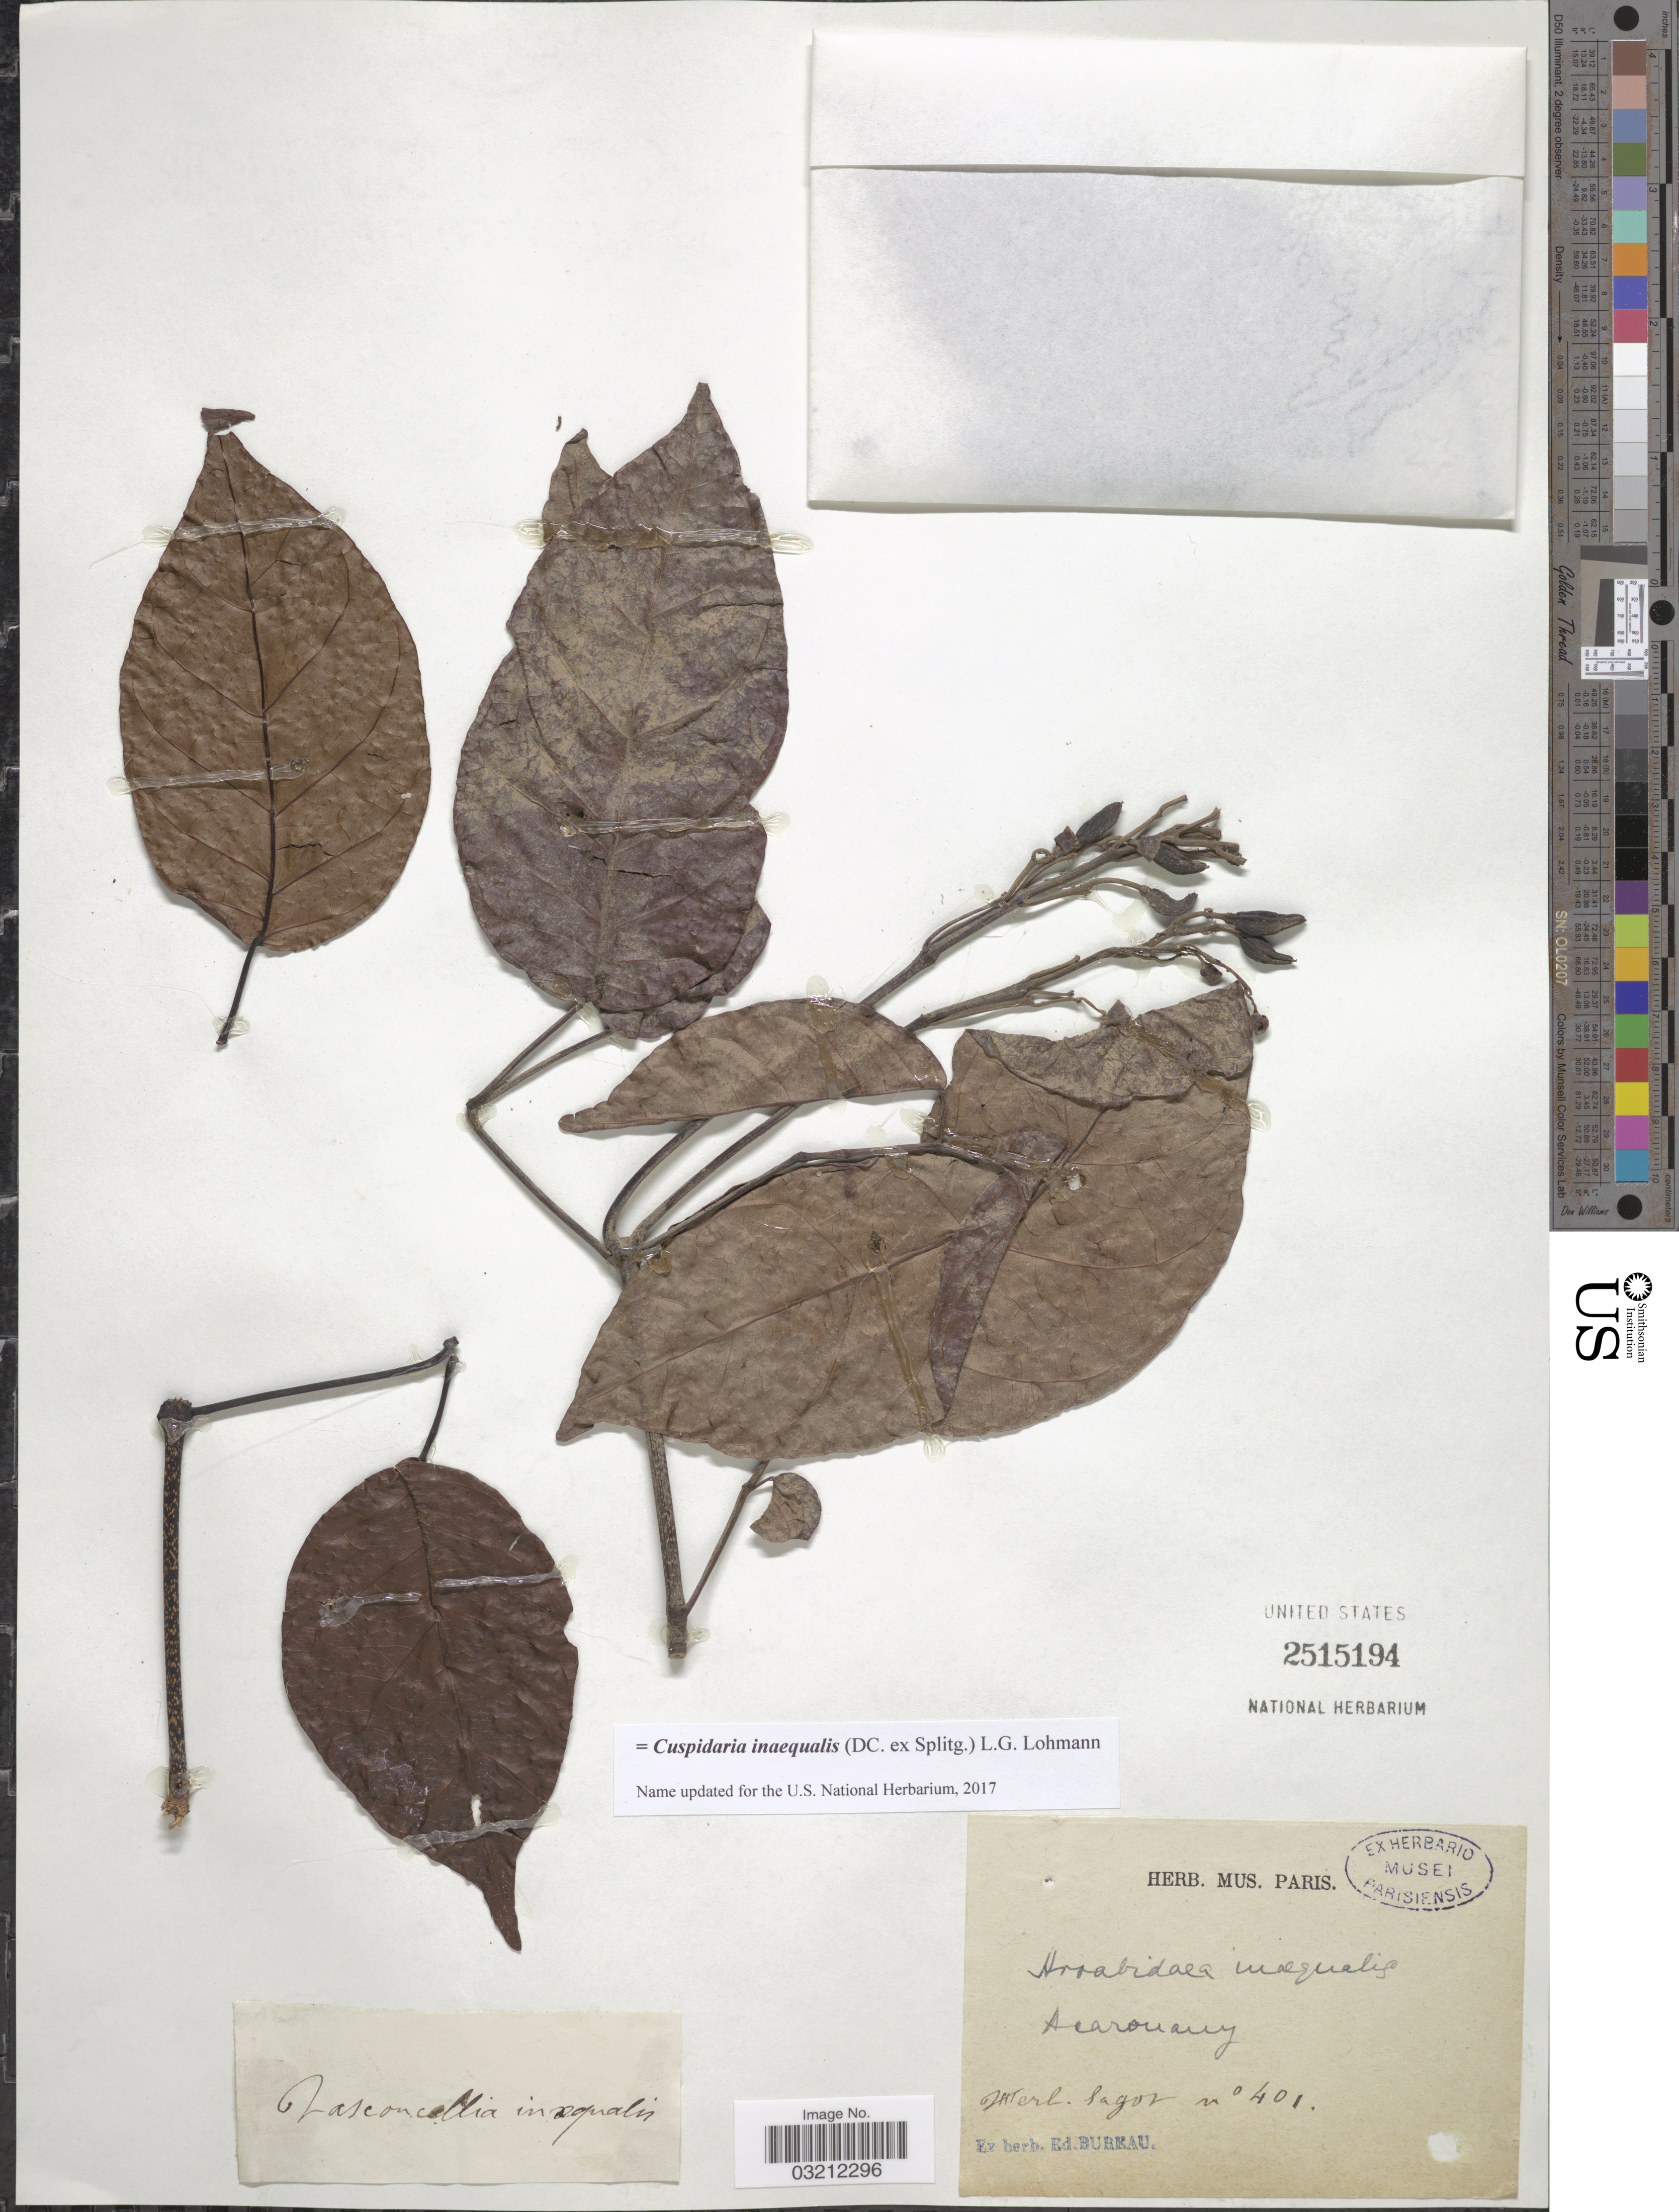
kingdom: Plantae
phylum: Tracheophyta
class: Magnoliopsida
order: Lamiales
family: Bignoniaceae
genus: Cuspidaria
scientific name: Cuspidaria inaequalis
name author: (Splitg.) L.G. Lohmann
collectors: ex herb. Sagot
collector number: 401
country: French Guiana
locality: Acarouany.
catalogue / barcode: US 2515194